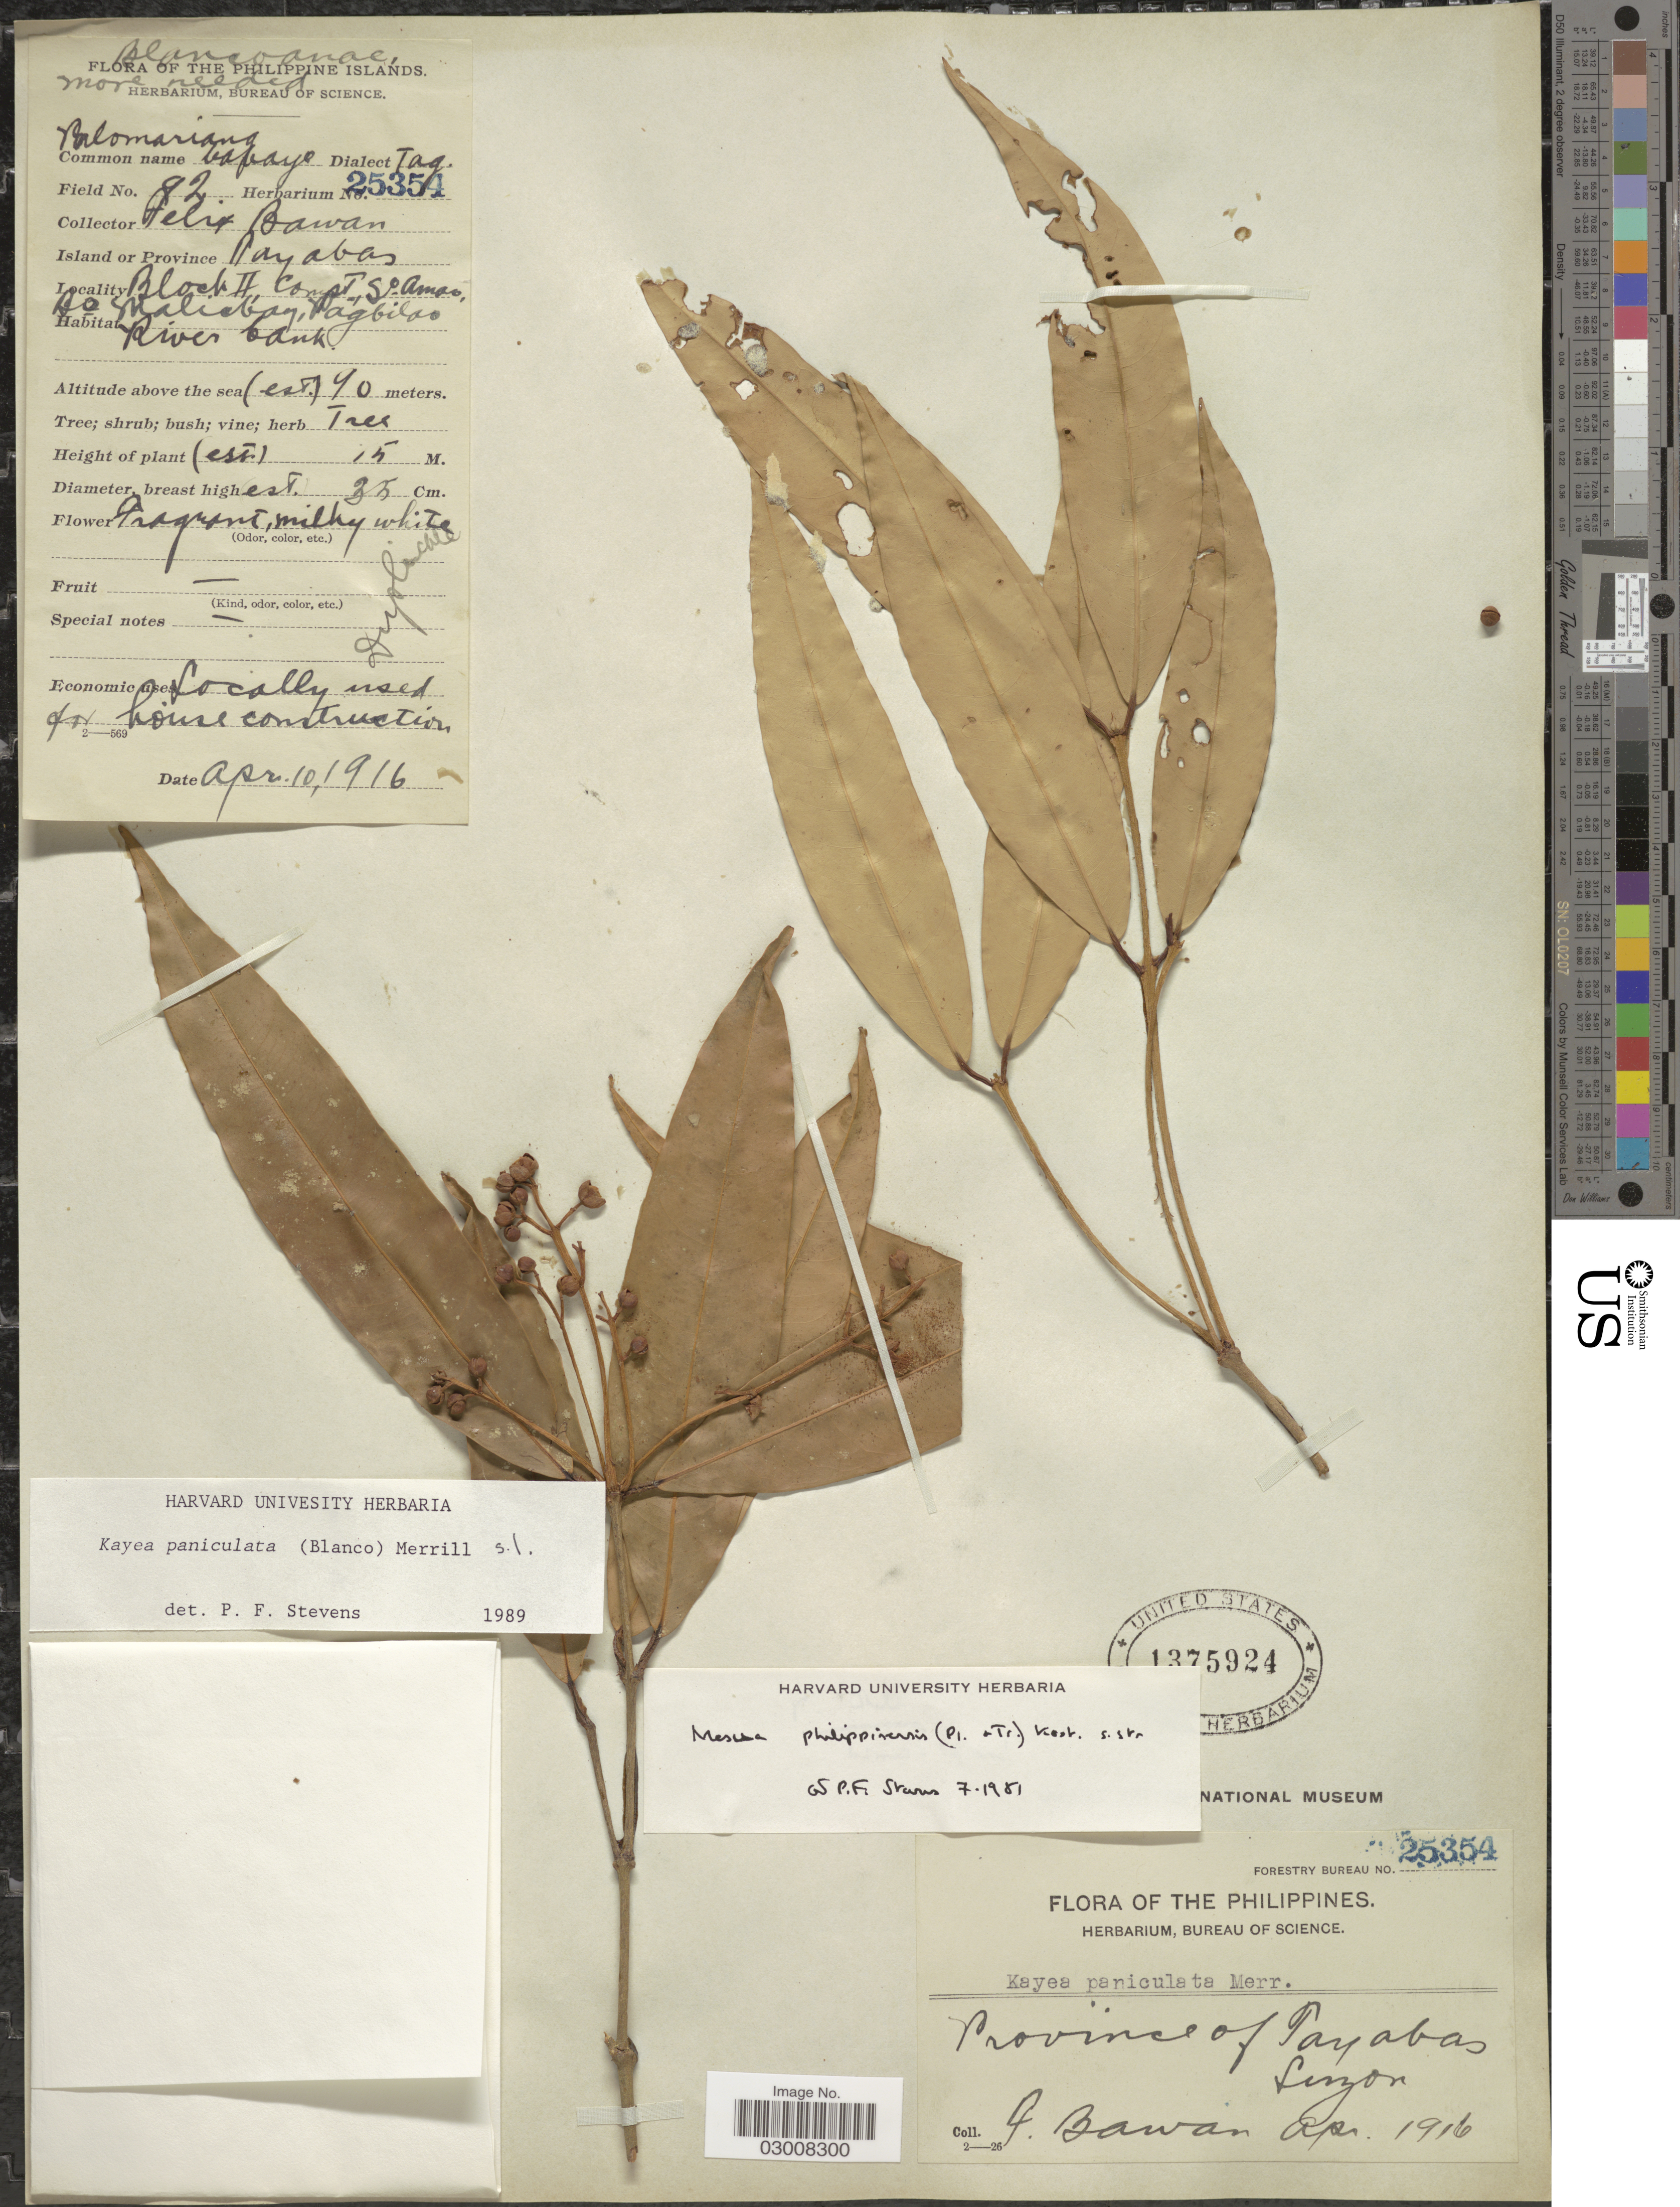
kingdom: Plantae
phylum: Tracheophyta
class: Magnoliopsida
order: Malpighiales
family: Calophyllaceae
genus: Kayea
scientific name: Kayea paniculata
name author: (Blanco) Merr.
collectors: F. Bawan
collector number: Forestry Bureau 25354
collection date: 1916-04-10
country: Philippines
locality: Province of Tayabas, Luzon. Block II, Pagbilao.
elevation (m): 90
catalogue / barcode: US 1375924